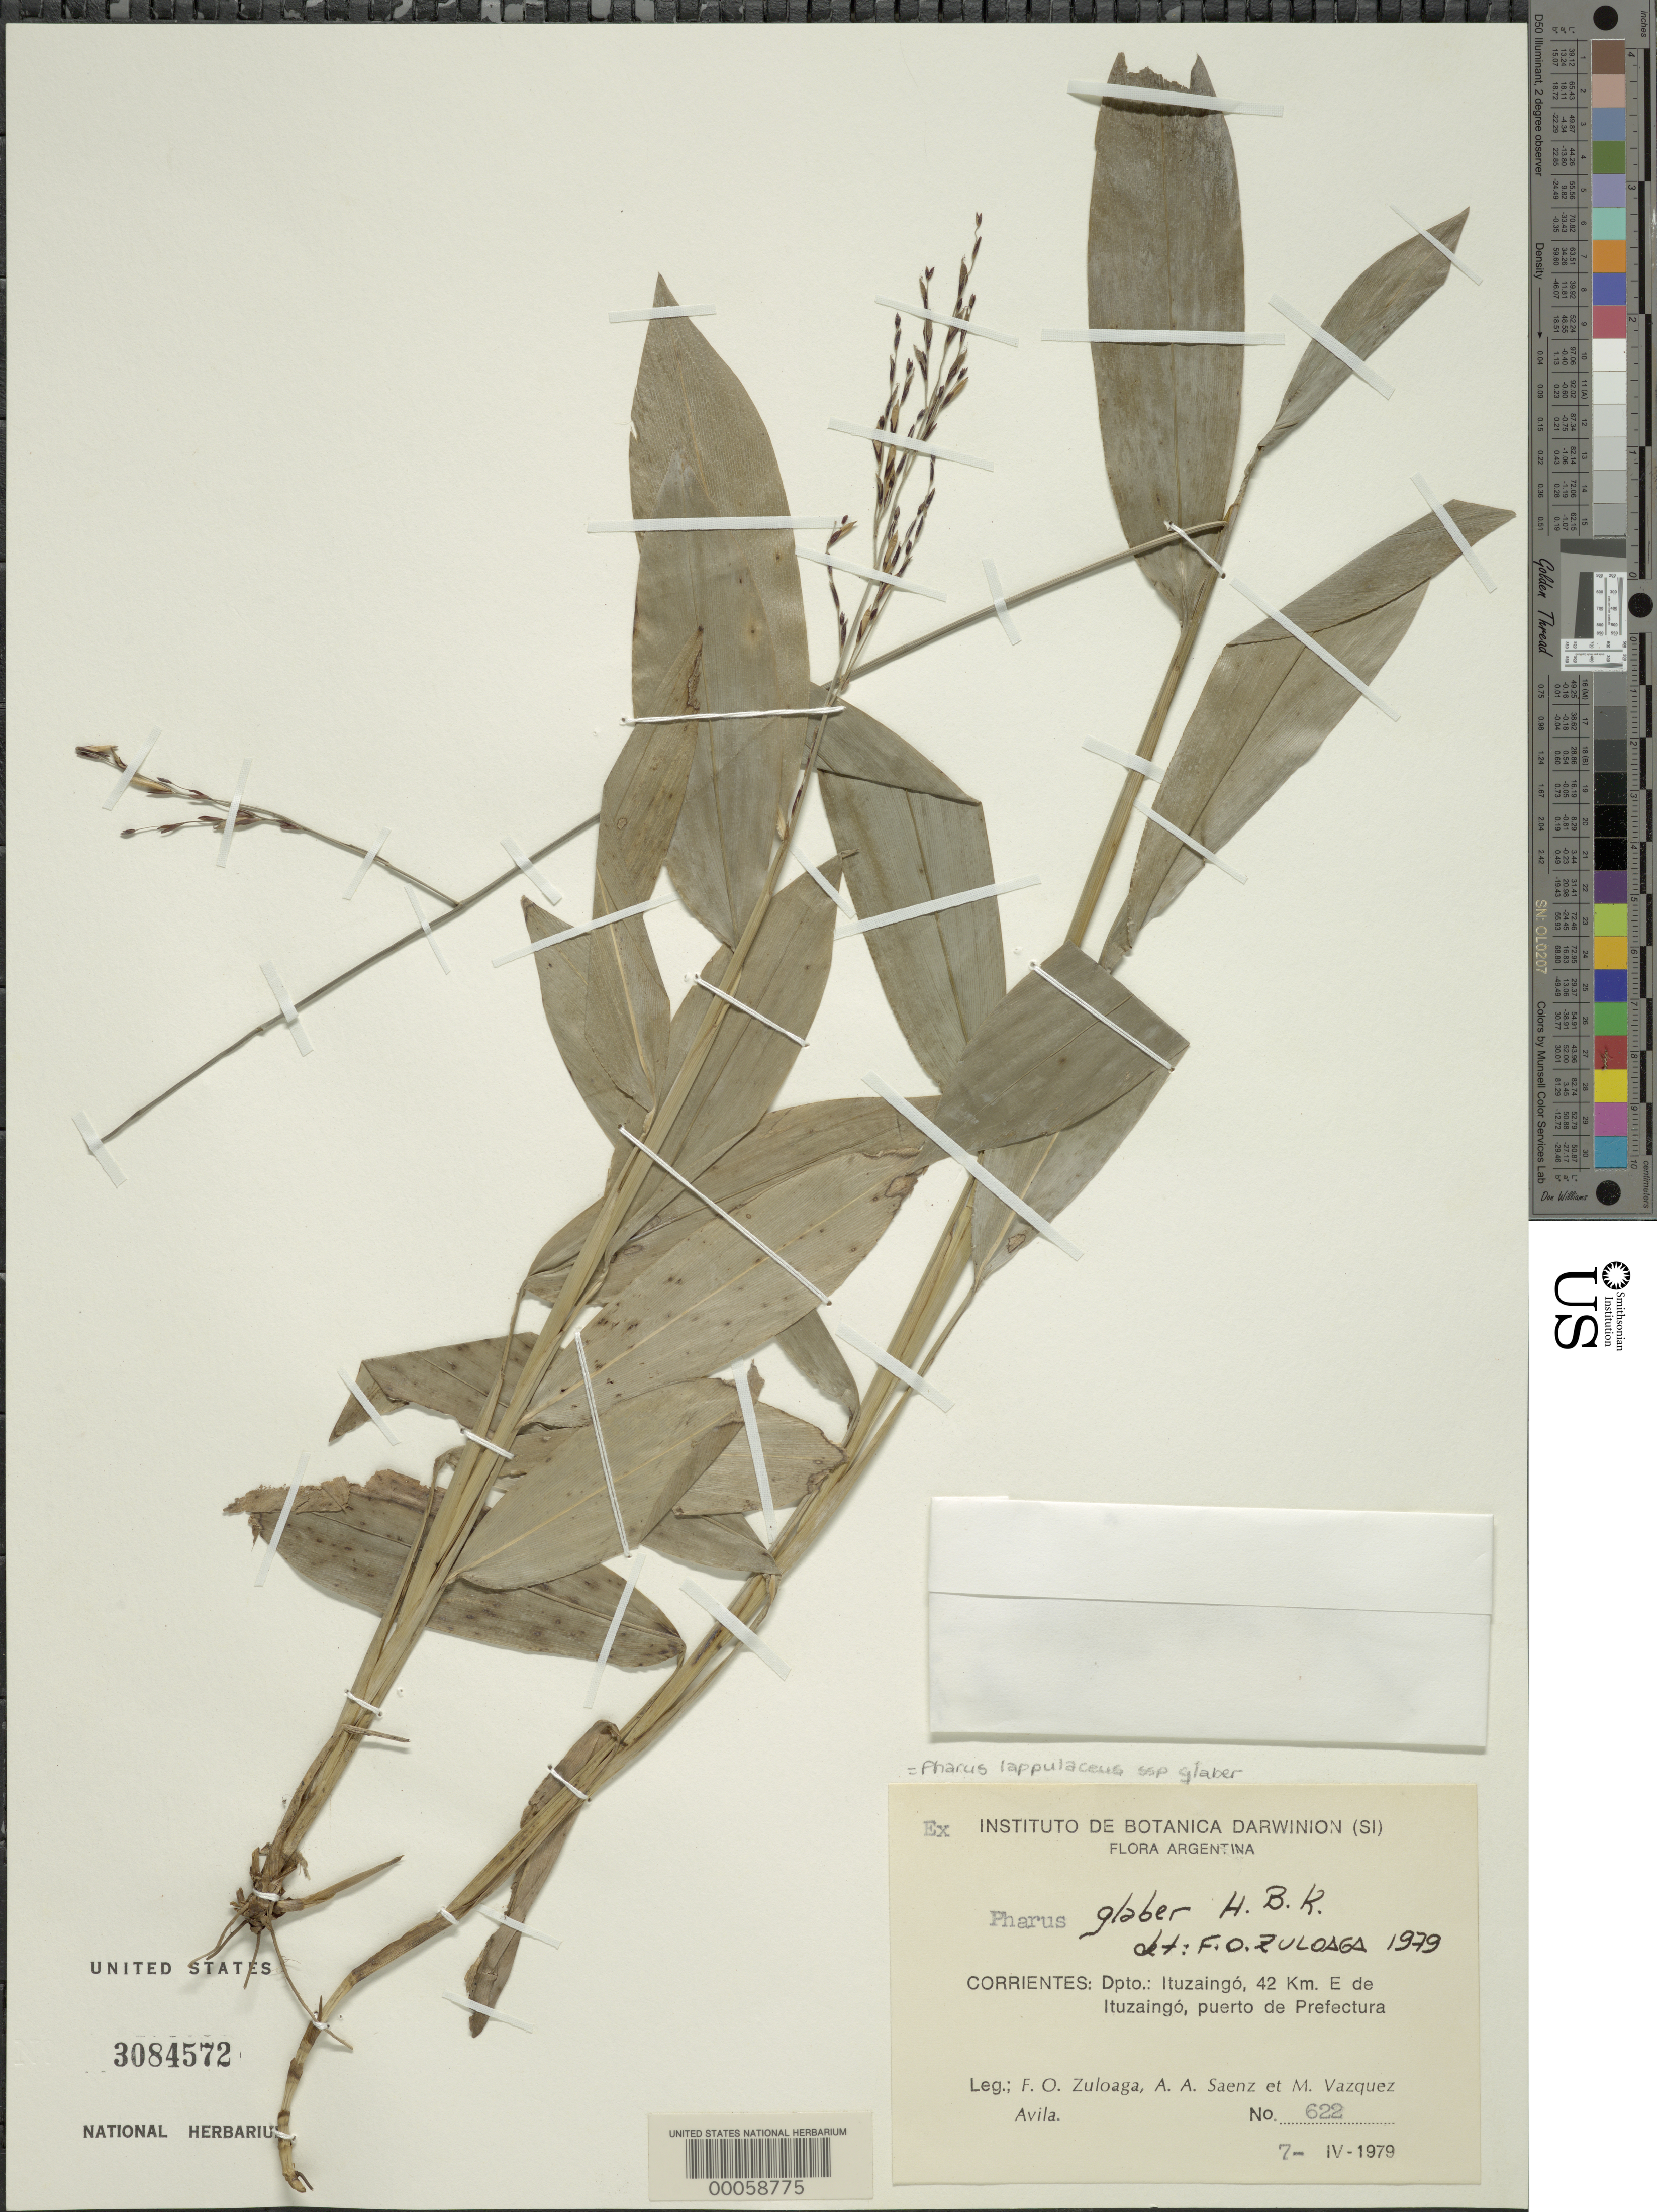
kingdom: Plantae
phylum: Tracheophyta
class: Liliopsida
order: Poales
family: Poaceae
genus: Pharus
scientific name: Pharus lappulaceus subsp. glaber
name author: (Kunth) Judz.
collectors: F. O. Zuloaga, A. A. Saenz & M. D. Vázquez A.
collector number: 622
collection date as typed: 07 Apr 1979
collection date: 1979-04-07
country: Argentina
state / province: Corrientes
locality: Ituzaingo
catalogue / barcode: US 3084572